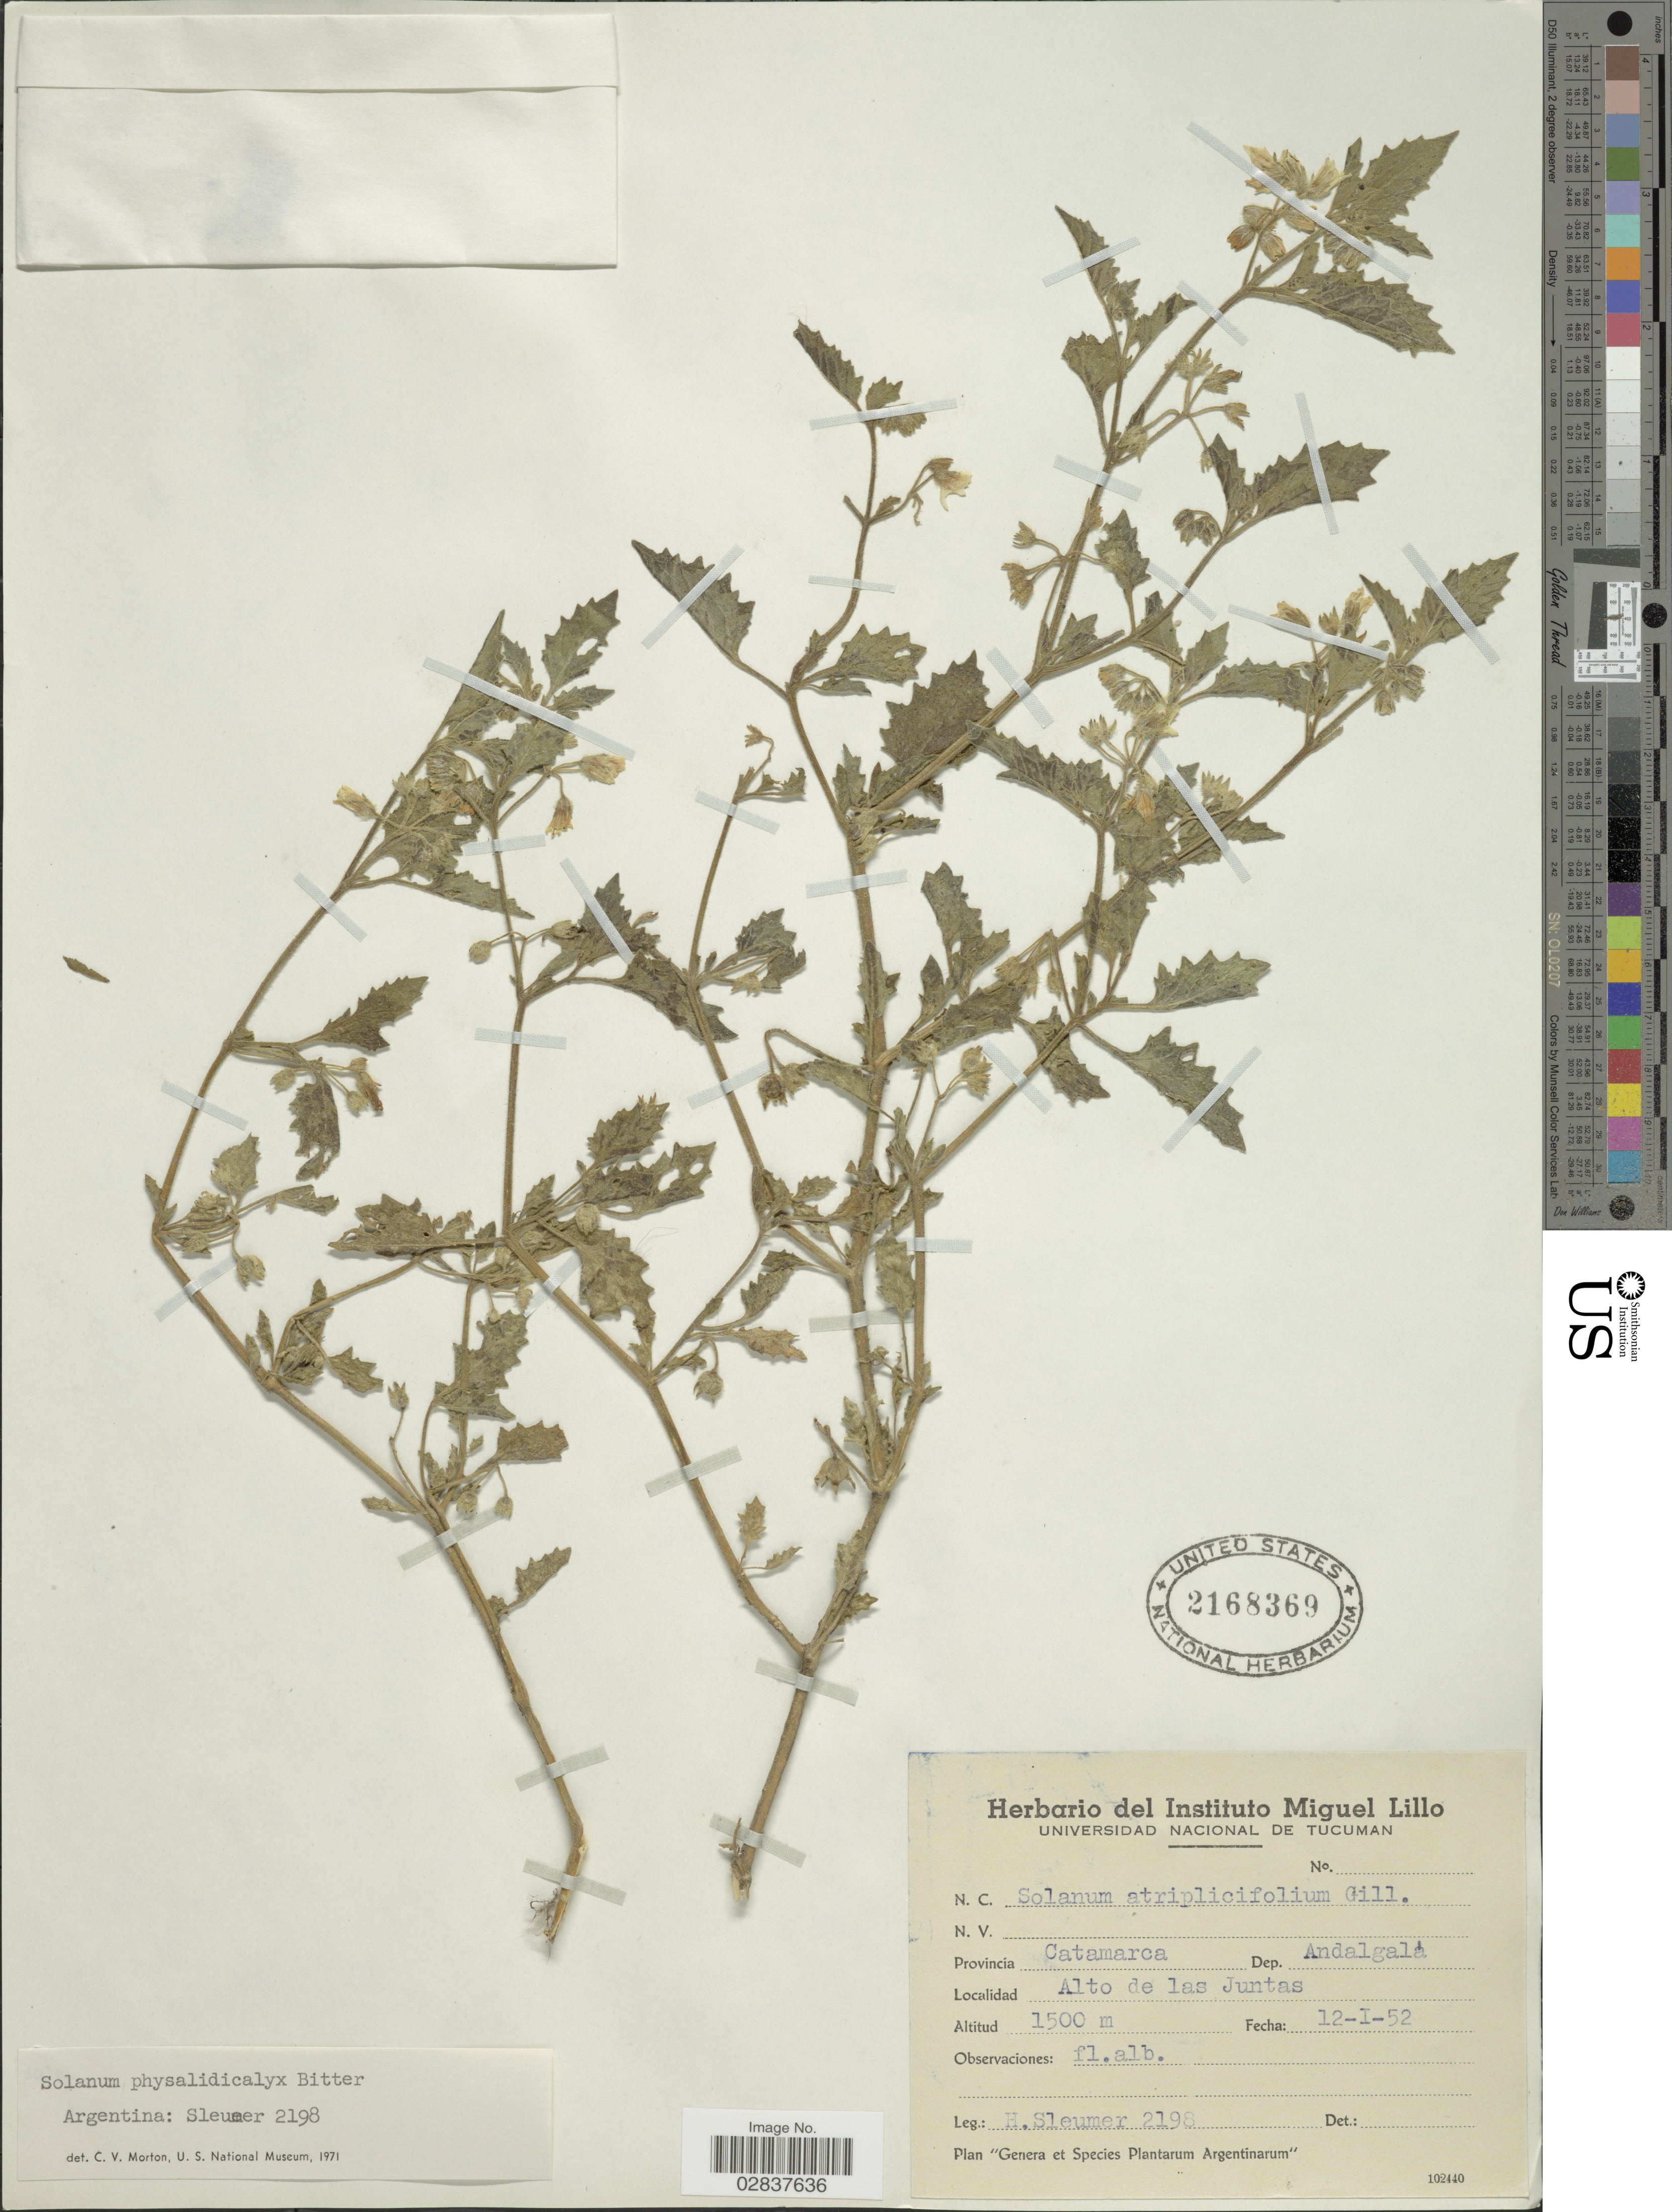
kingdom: Plantae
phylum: Tracheophyta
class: Magnoliopsida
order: Solanales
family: Solanaceae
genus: Solanum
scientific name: Solanum physalifolium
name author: Rusby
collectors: H. O. Sleumer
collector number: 2198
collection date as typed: Transcribed d/m/y: 12/1/52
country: Argentina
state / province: Catamarca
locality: Dep. Andalgalá. Alto de las Juntas.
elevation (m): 1500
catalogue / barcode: US 2168369